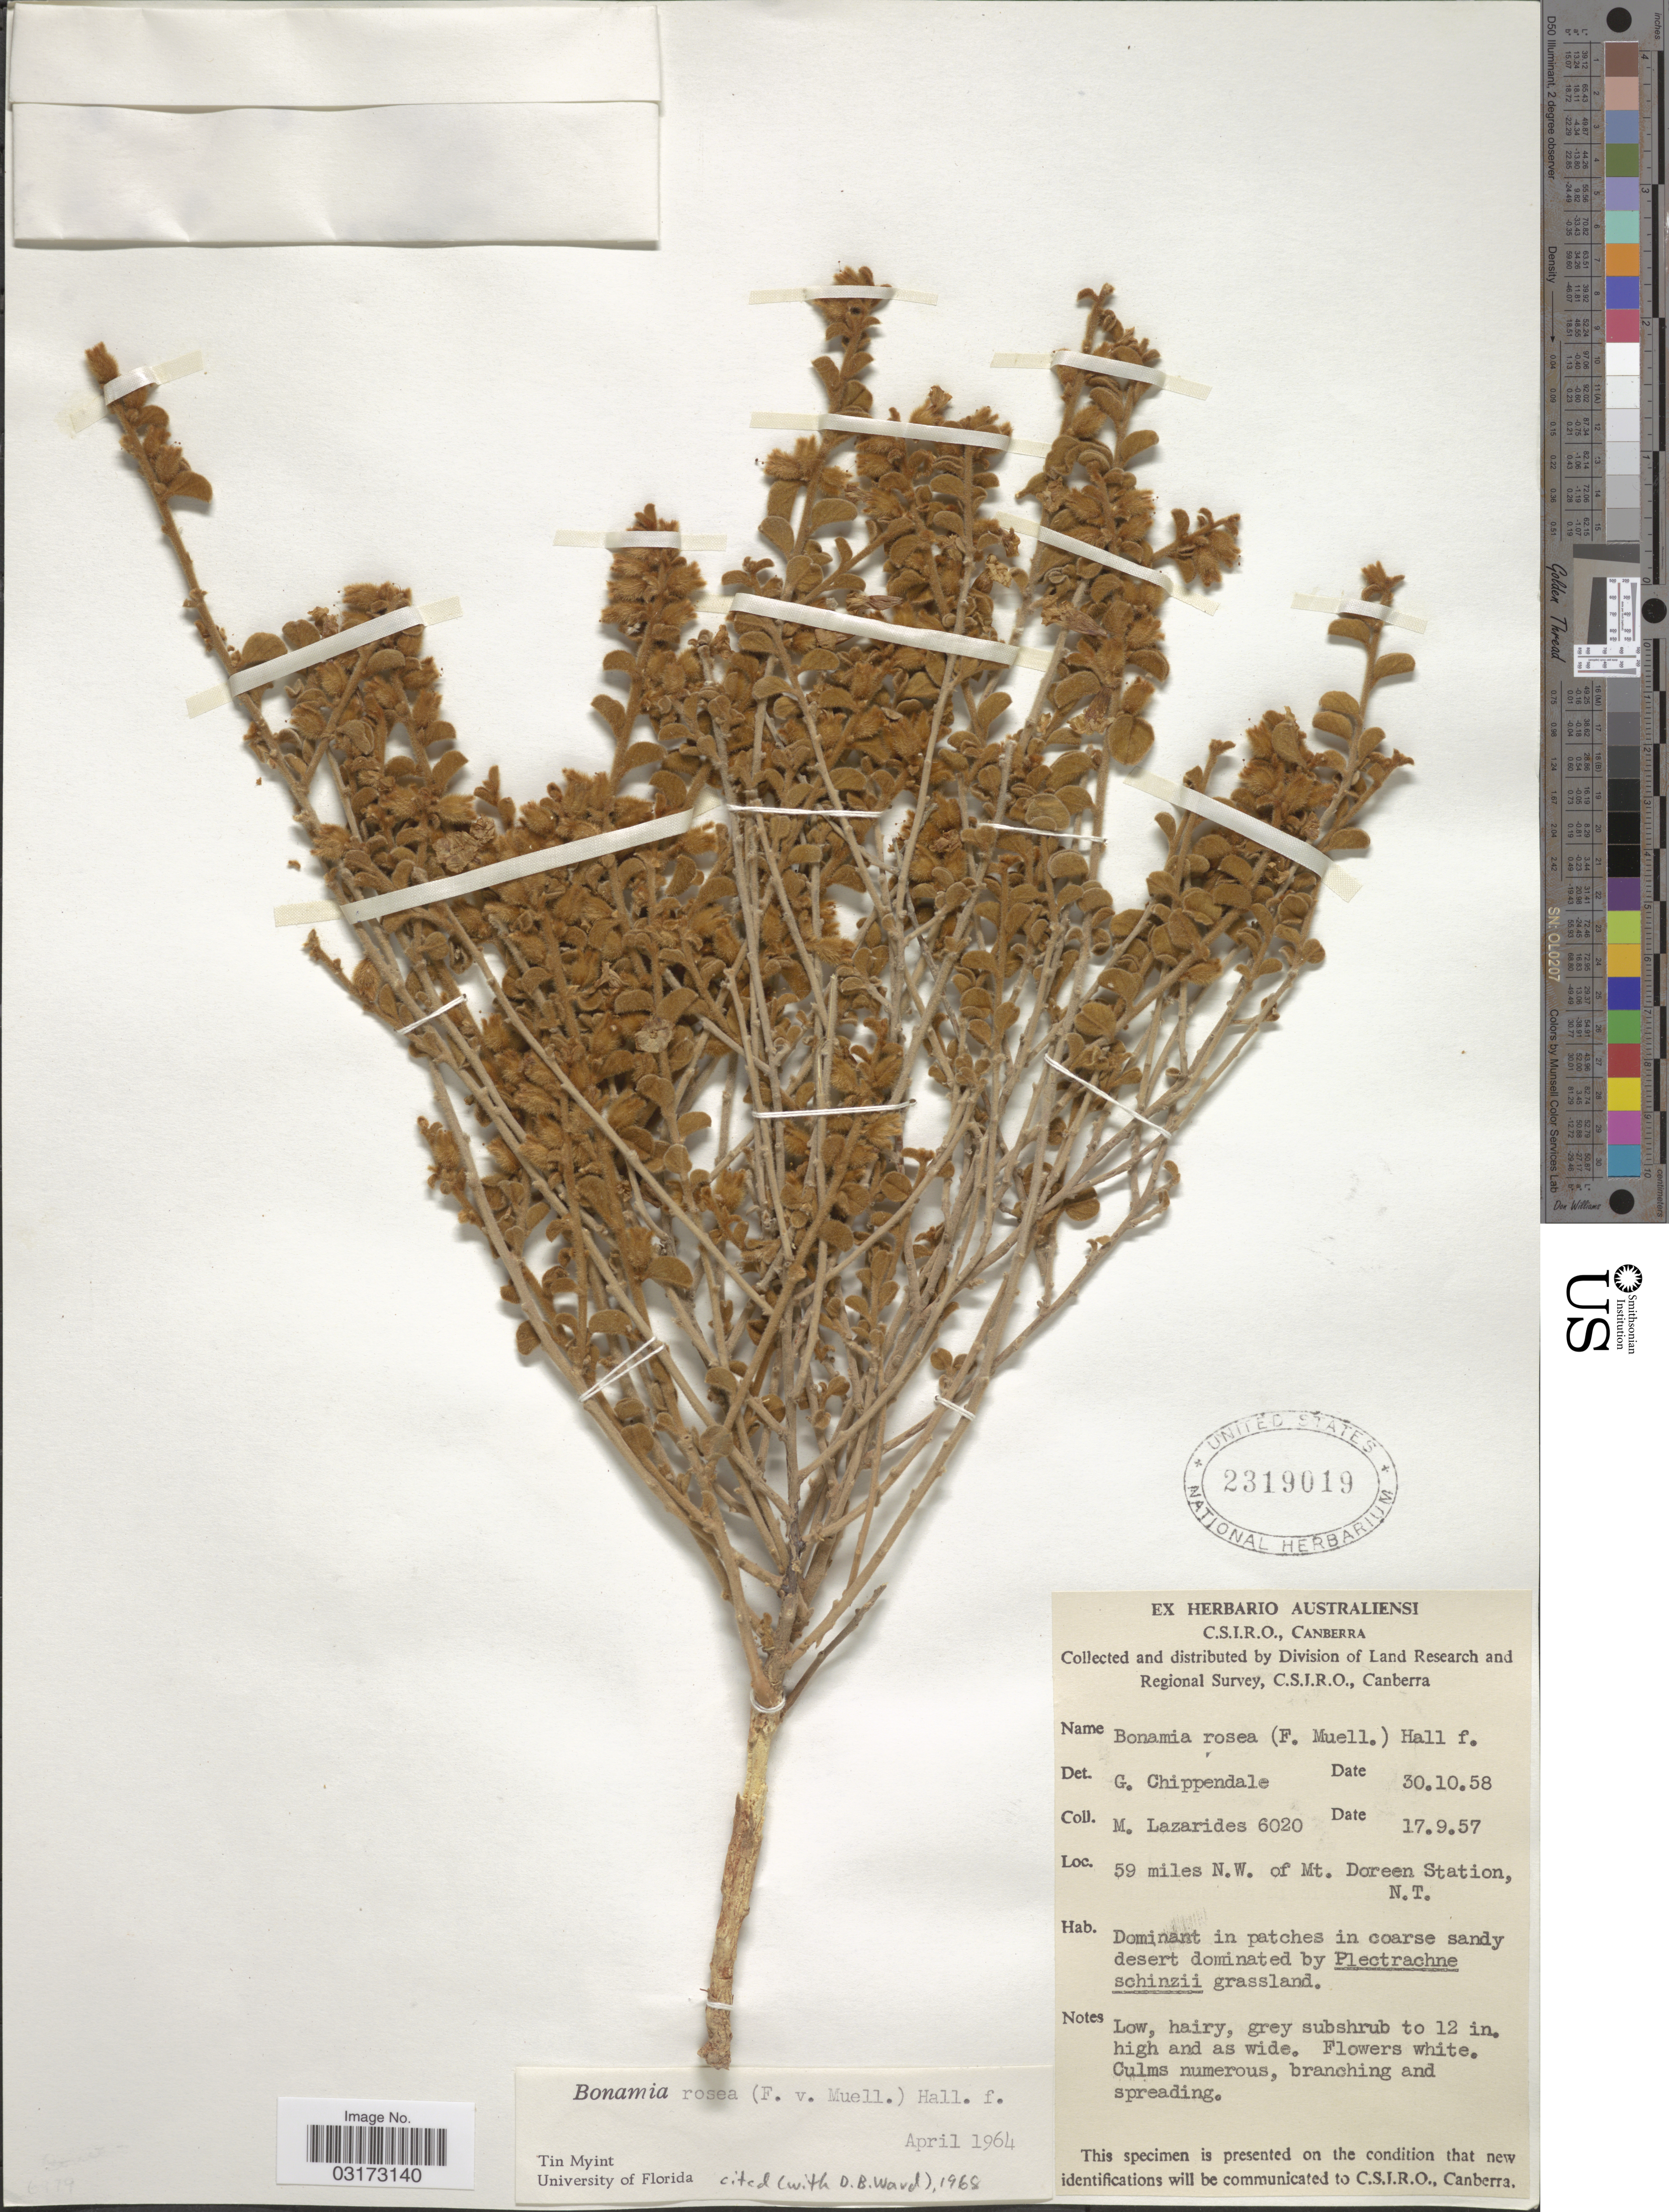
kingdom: Plantae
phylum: Tracheophyta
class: Magnoliopsida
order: Solanales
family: Convolvulaceae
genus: Bonamia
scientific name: Bonamia rosea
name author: Hall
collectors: M. Lazarides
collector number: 6020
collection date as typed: Transcribed d/m/y: 17/9/57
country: Australia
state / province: Northern Territory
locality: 59 miles N. W. of Mt. Doreen Station, N. T.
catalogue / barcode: US 2319019